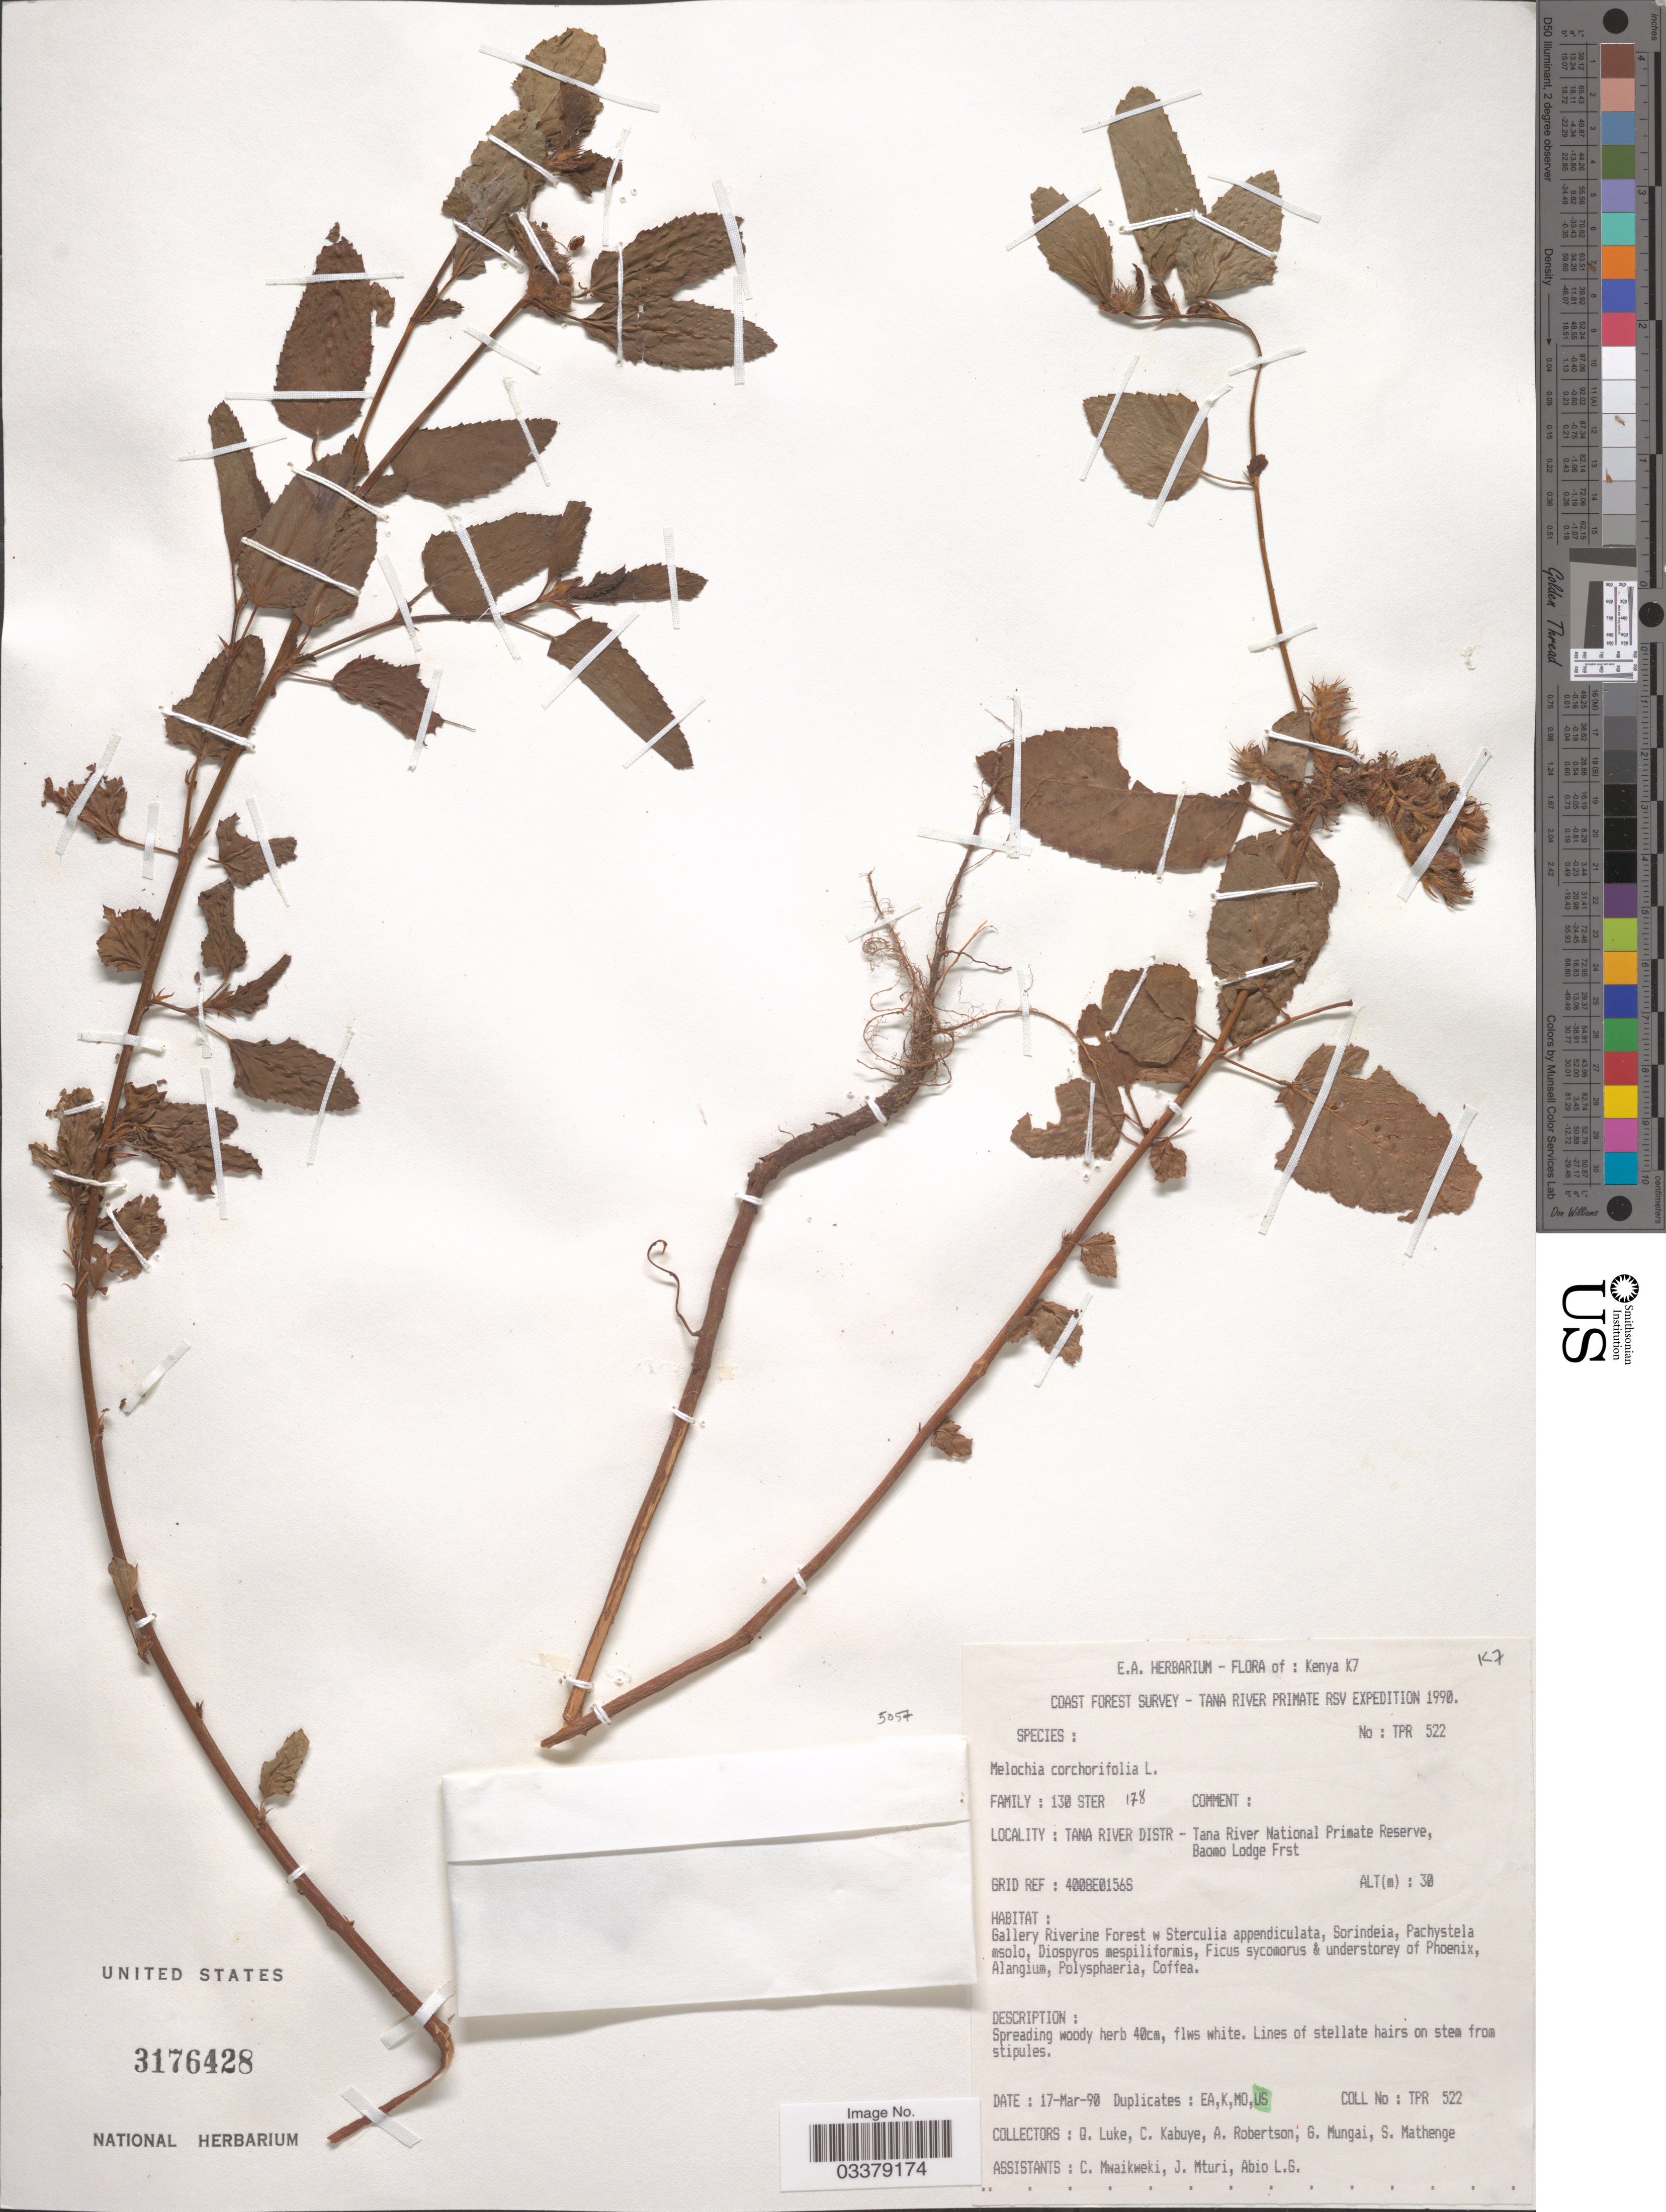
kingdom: Plantae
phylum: Tracheophyta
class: Magnoliopsida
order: Malvales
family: Malvaceae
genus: Melochia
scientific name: Melochia corchorifolia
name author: L.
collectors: Q. Luke, C. Kabuye, A. Robertson, G. Mungai & S. Mathenge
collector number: TPR522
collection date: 1990-03-17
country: Kenya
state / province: Tana River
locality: Kenya K7. Tana River Distr - Tana River National Primate Reserve, Baomo Lodge Frst.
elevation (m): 30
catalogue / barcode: US 3176428